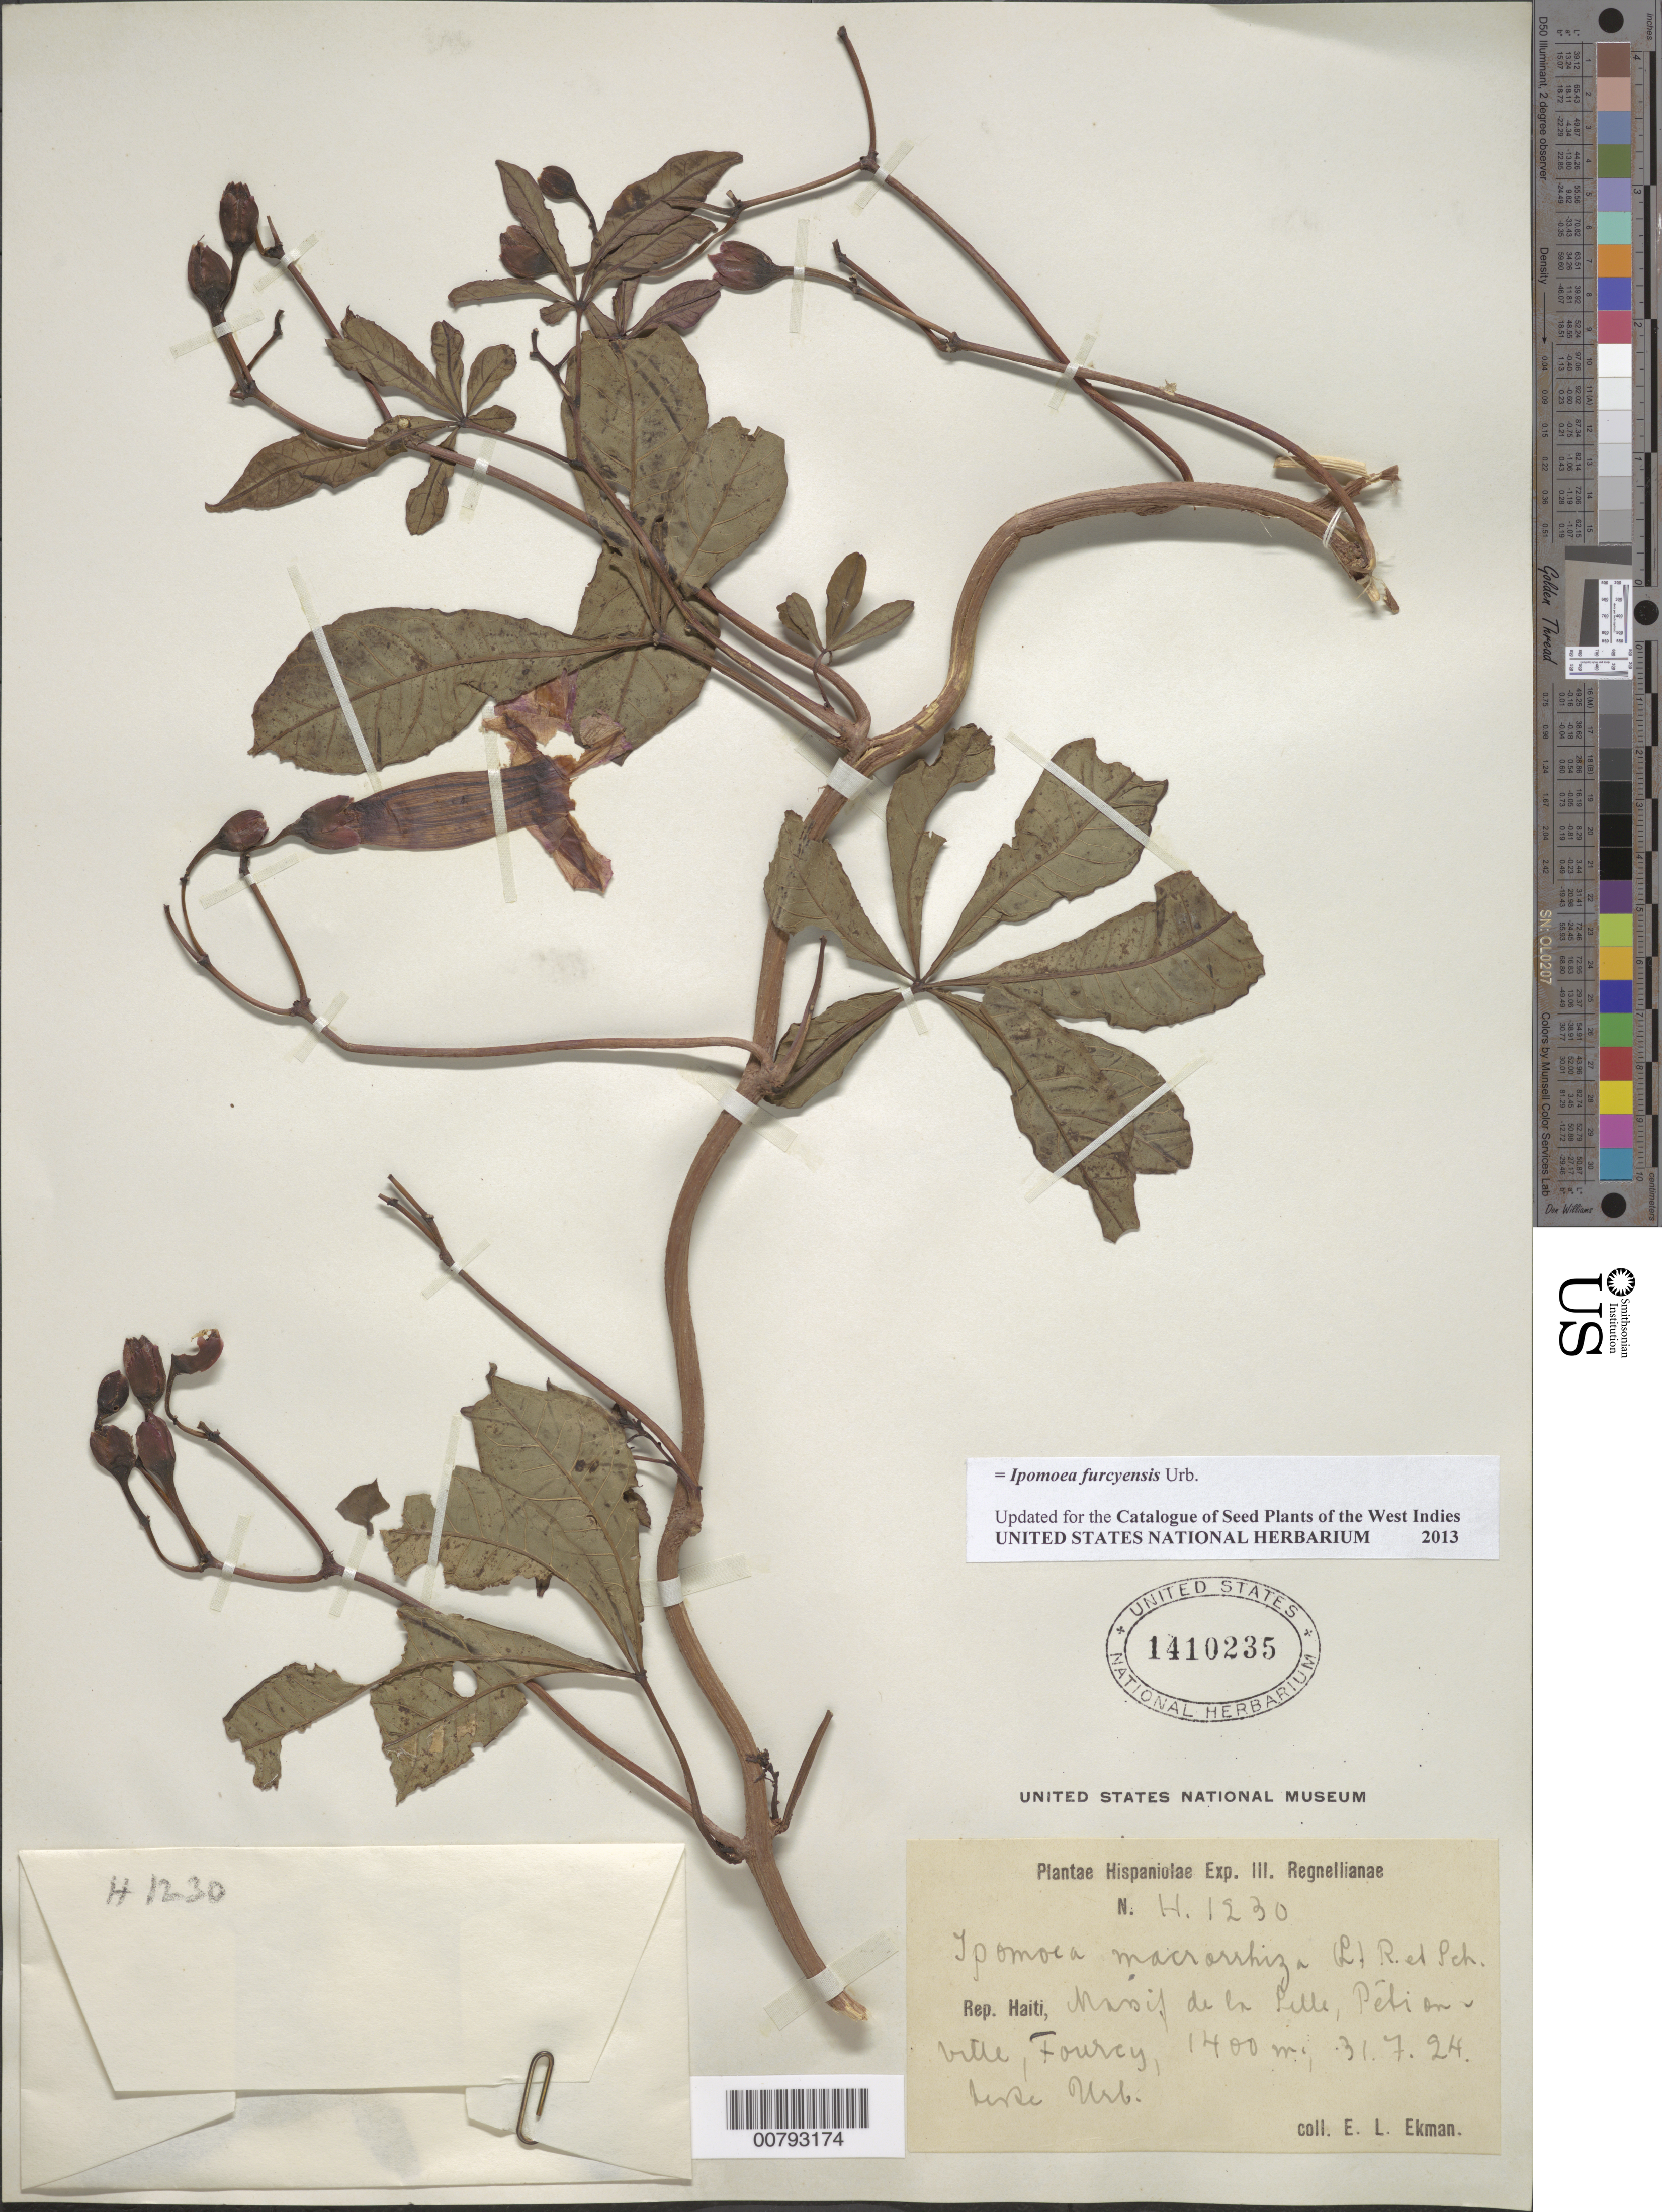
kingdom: Plantae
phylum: Tracheophyta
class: Magnoliopsida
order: Solanales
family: Convolvulaceae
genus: Ipomoea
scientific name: Ipomoea furcyensis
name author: Urb.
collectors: E. L. Ekman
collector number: H 1230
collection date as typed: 31 Jul 1924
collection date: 1924-07-31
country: Haiti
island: Hispaniola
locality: Massif de la Selle, Pétionville, Fourcy.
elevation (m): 1400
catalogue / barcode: US 1410235